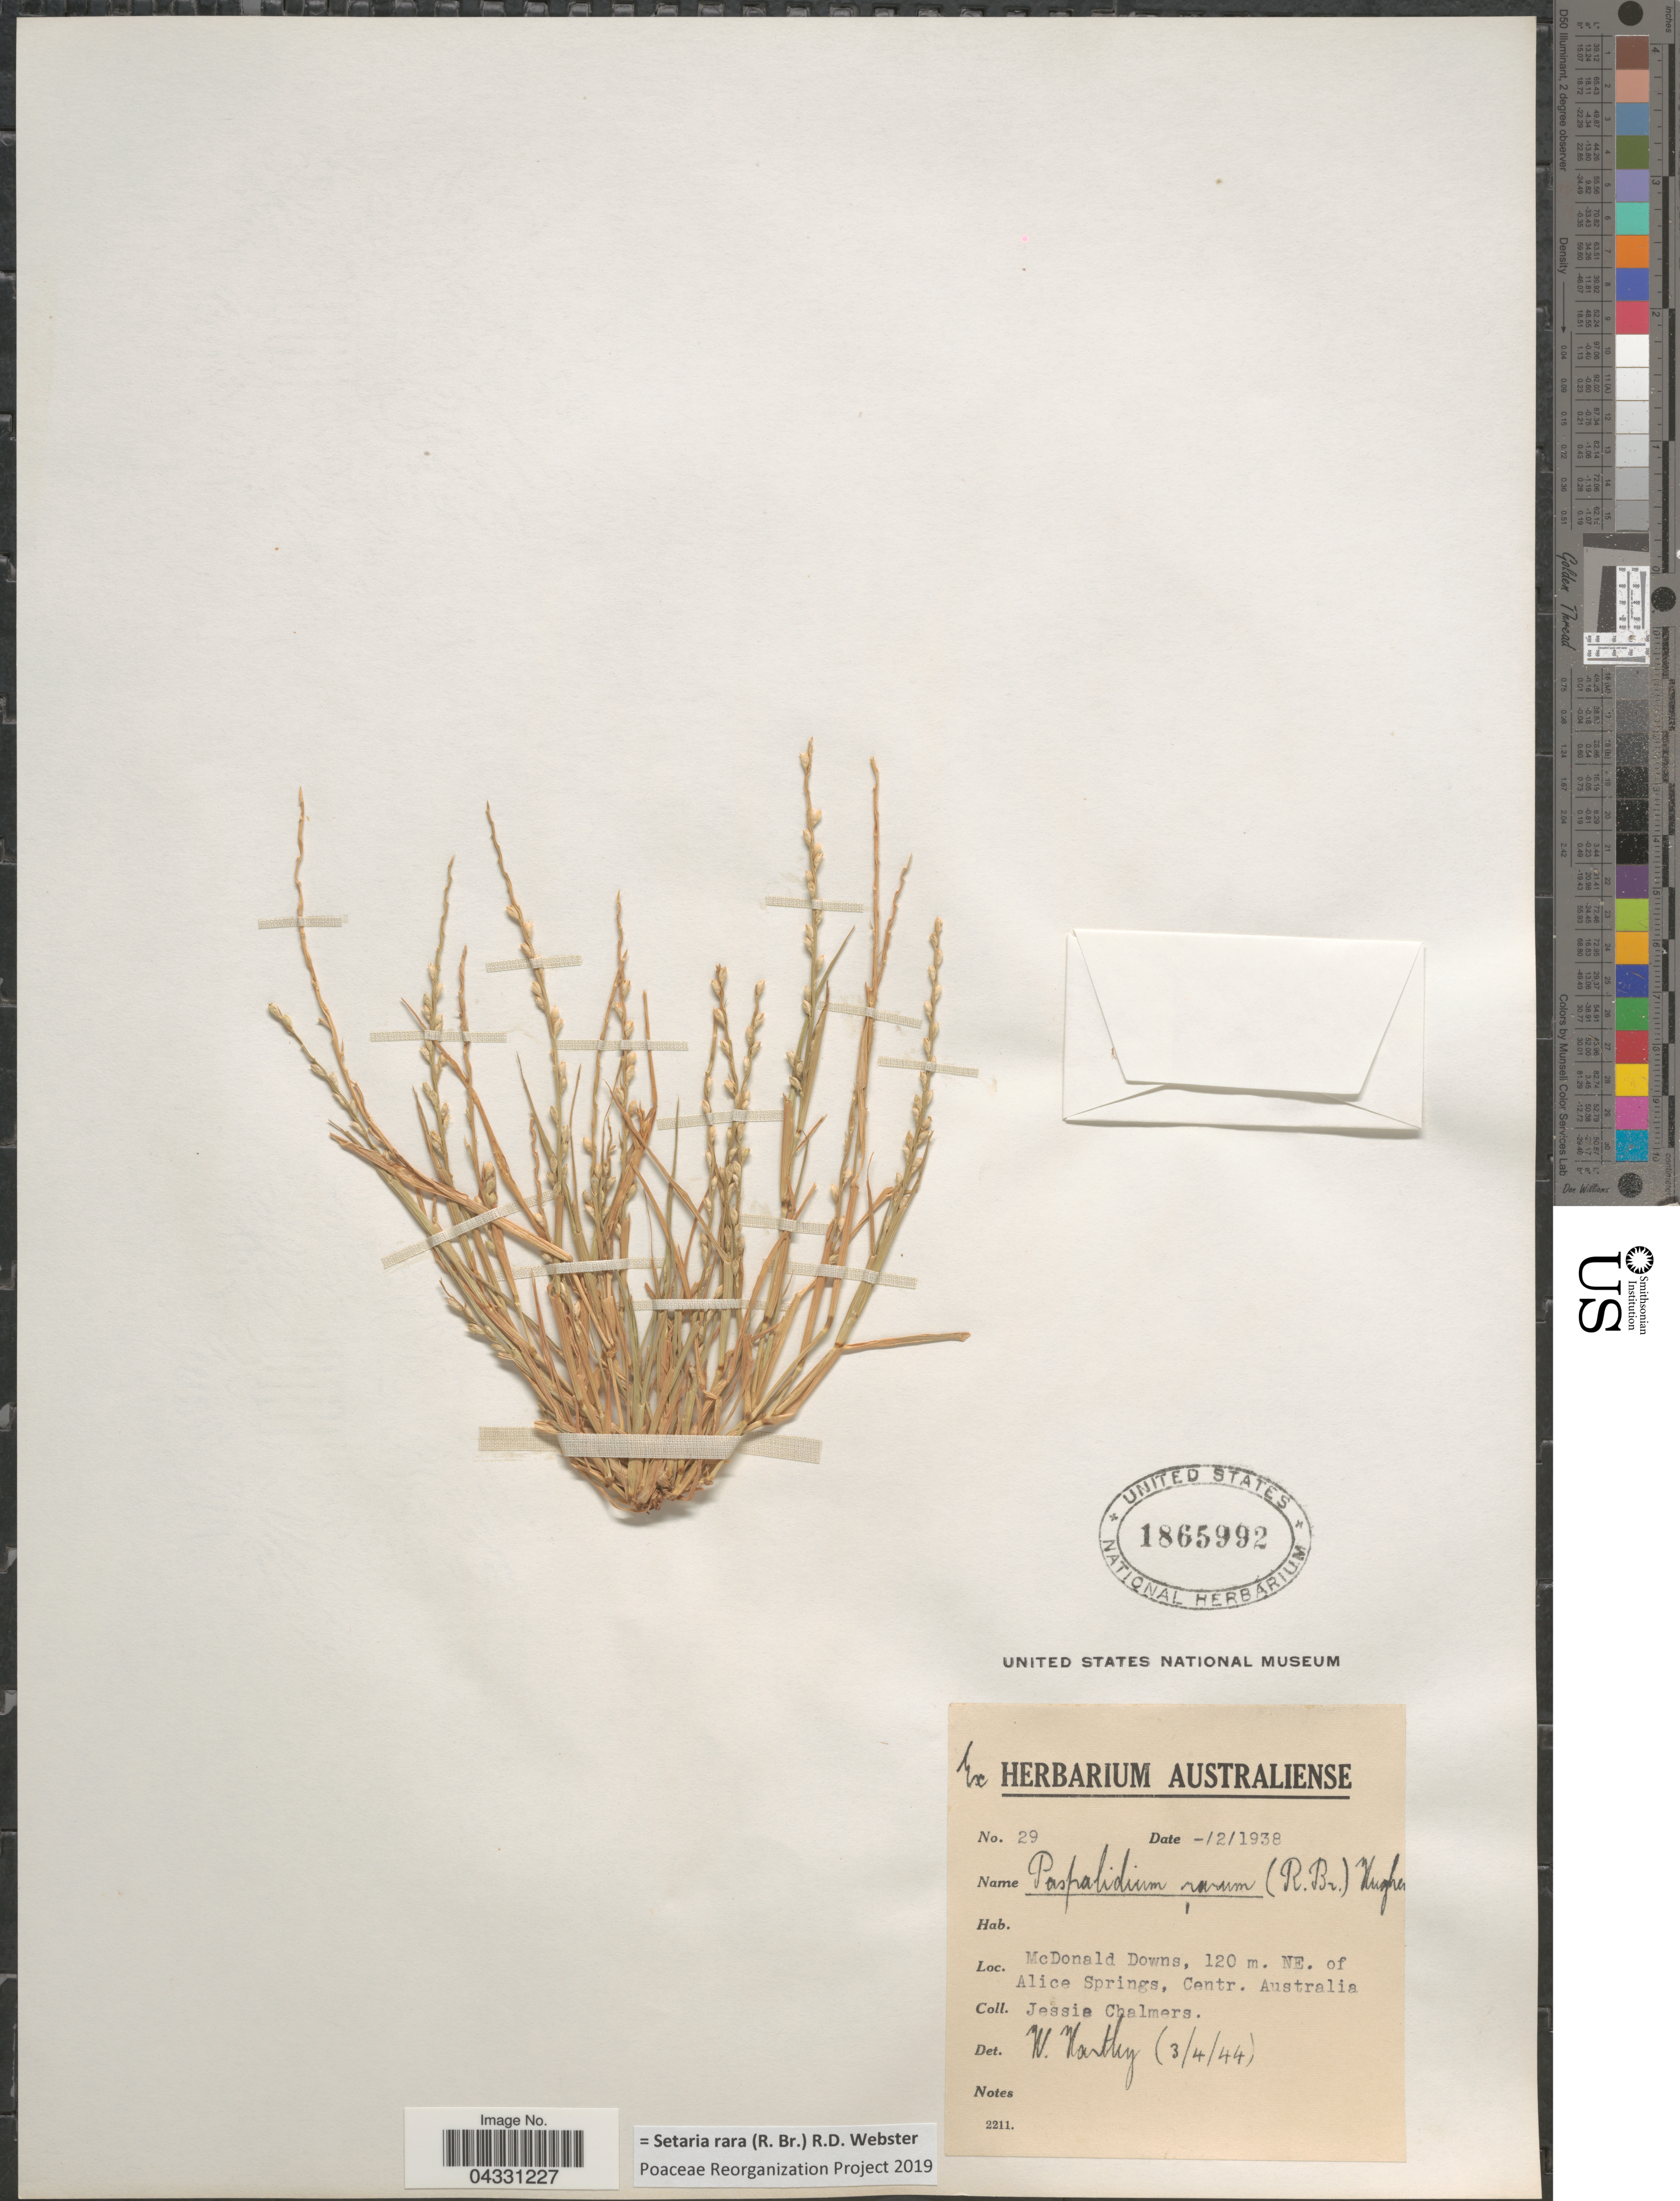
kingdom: Plantae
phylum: Tracheophyta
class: Liliopsida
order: Poales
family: Poaceae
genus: Setaria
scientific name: Setaria rara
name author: (R. Br.) R.D. Webster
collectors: J. Chalmers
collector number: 29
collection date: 1938-02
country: Australia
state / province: Northern Territory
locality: McDonald Downs, 120 m. NE. of Alice Springs, Centr. Australia.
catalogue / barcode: US 1865992